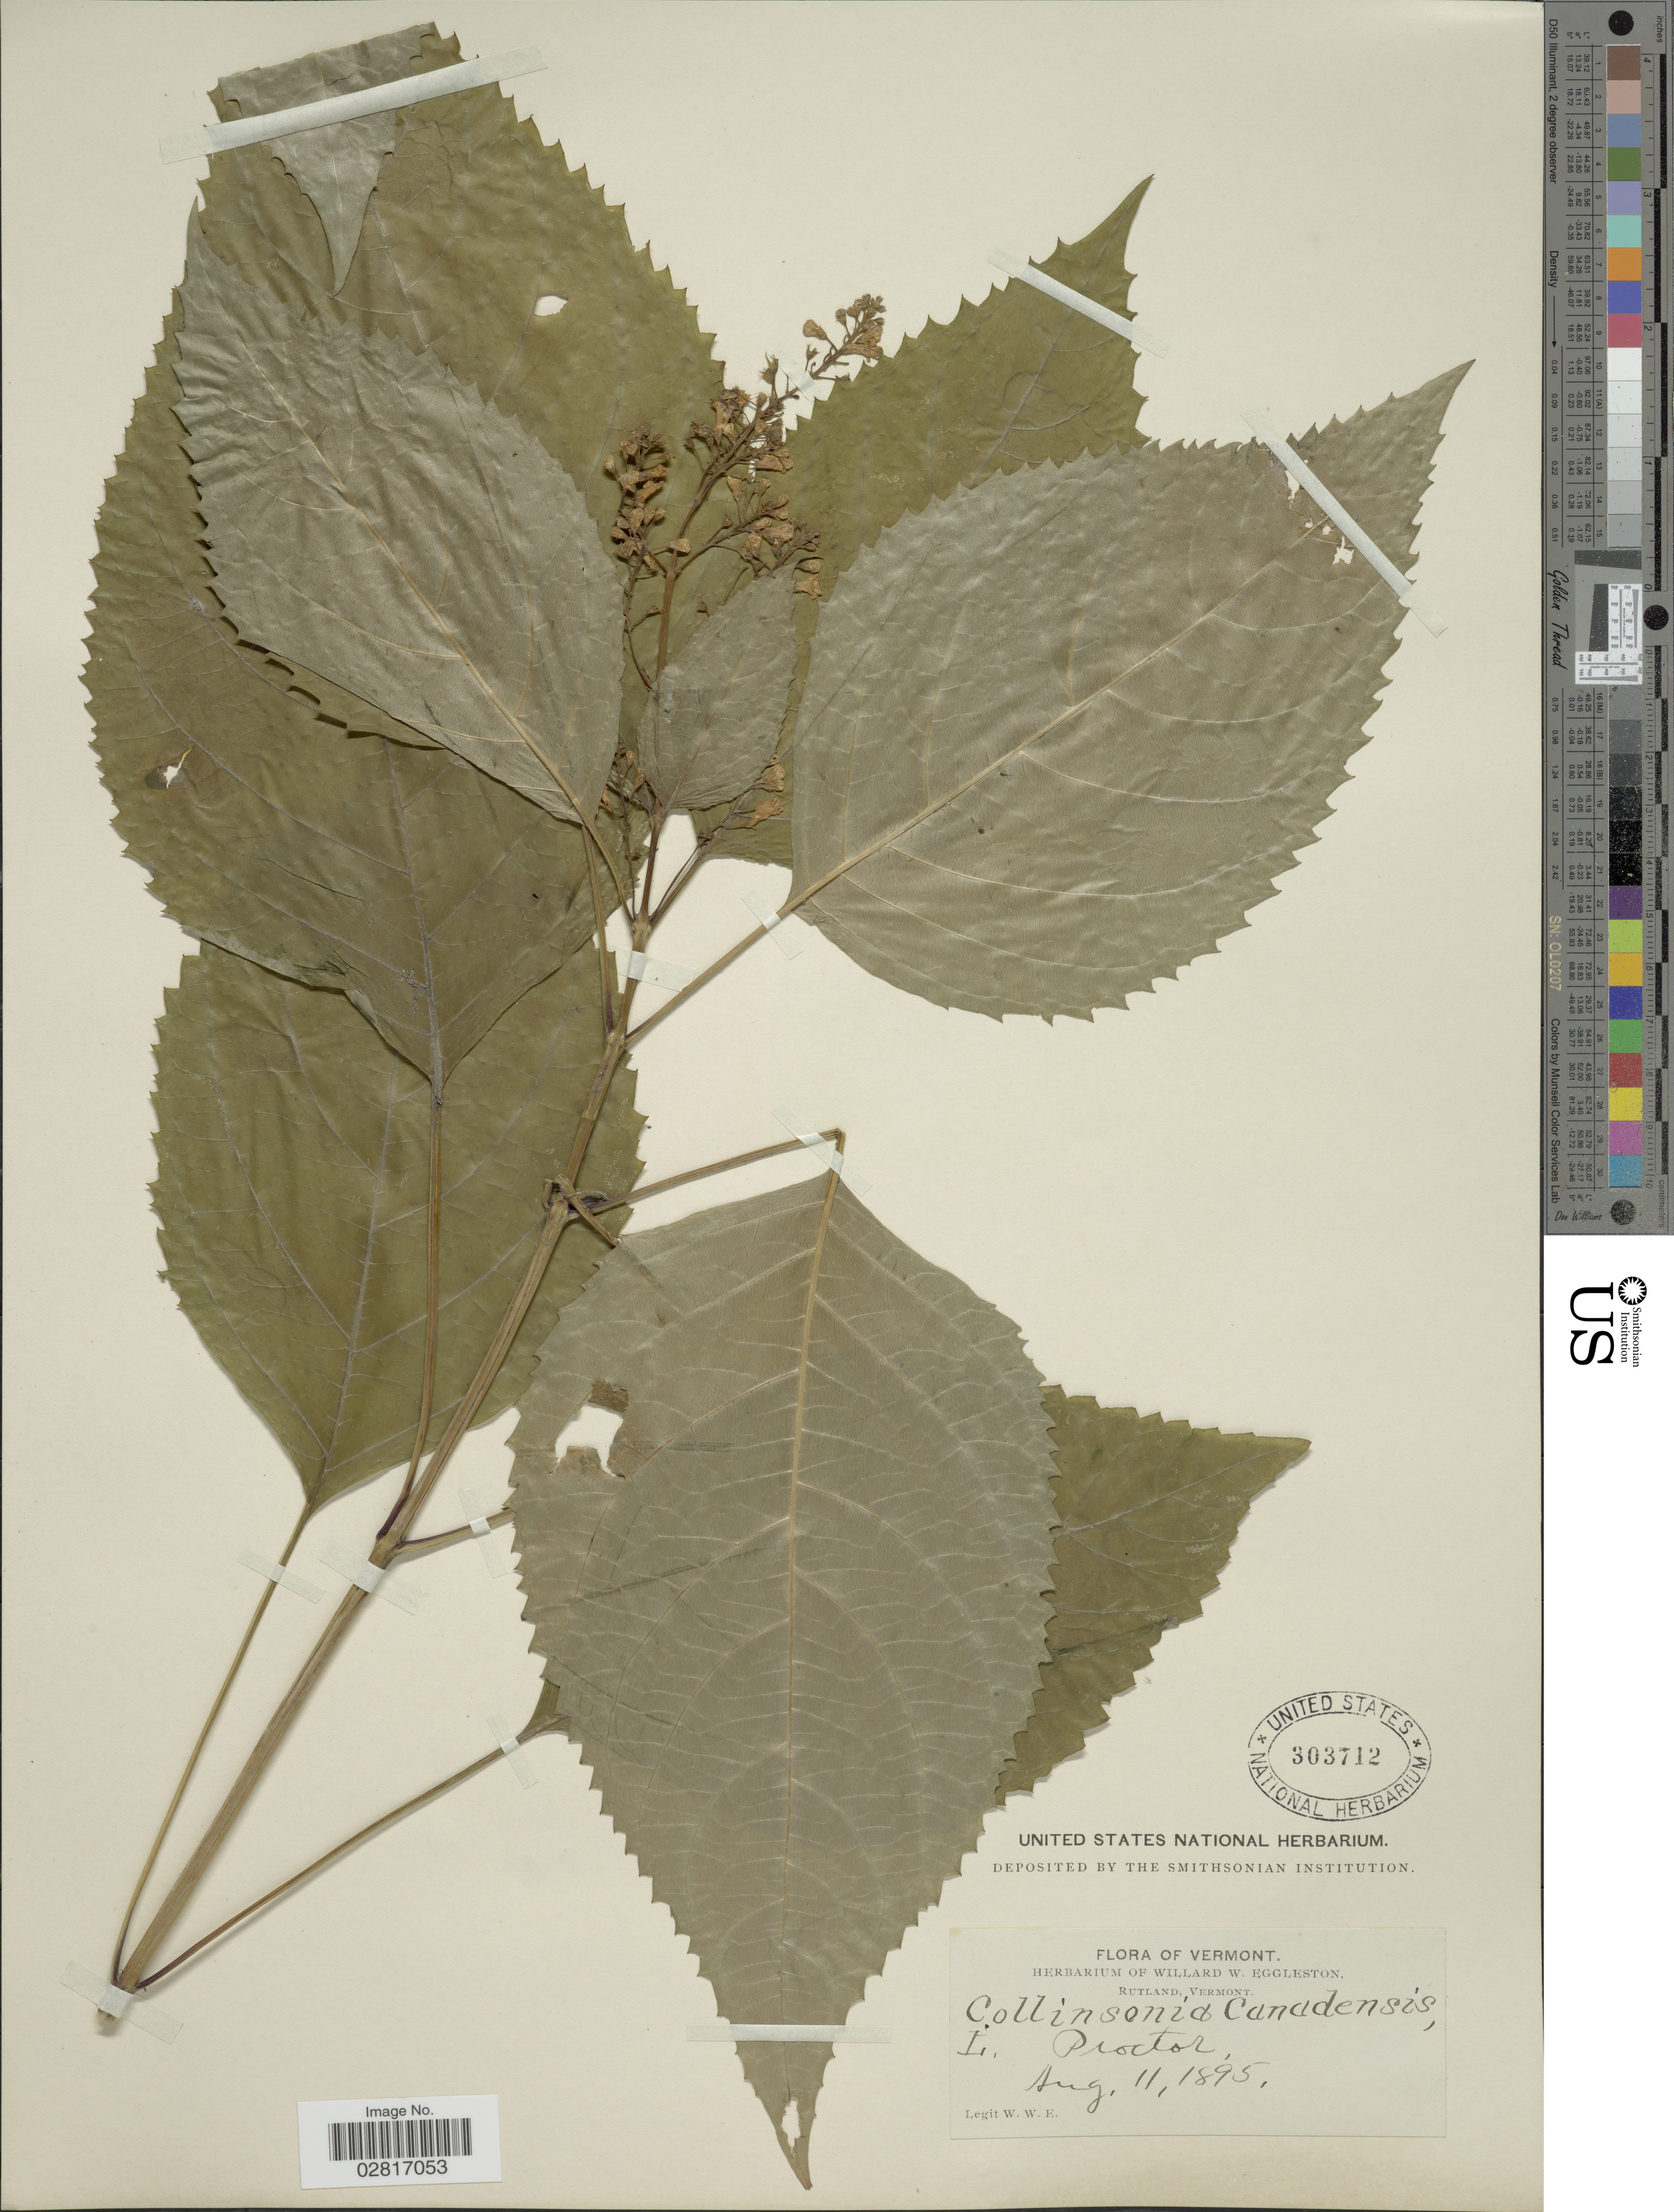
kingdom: Plantae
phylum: Tracheophyta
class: Magnoliopsida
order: Lamiales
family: Lamiaceae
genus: Collinsonia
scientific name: Collinsonia canadensis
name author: L.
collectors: W. W. Eggleston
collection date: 1895-08-11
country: United States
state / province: Vermont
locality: Proctor.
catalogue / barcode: US 303712